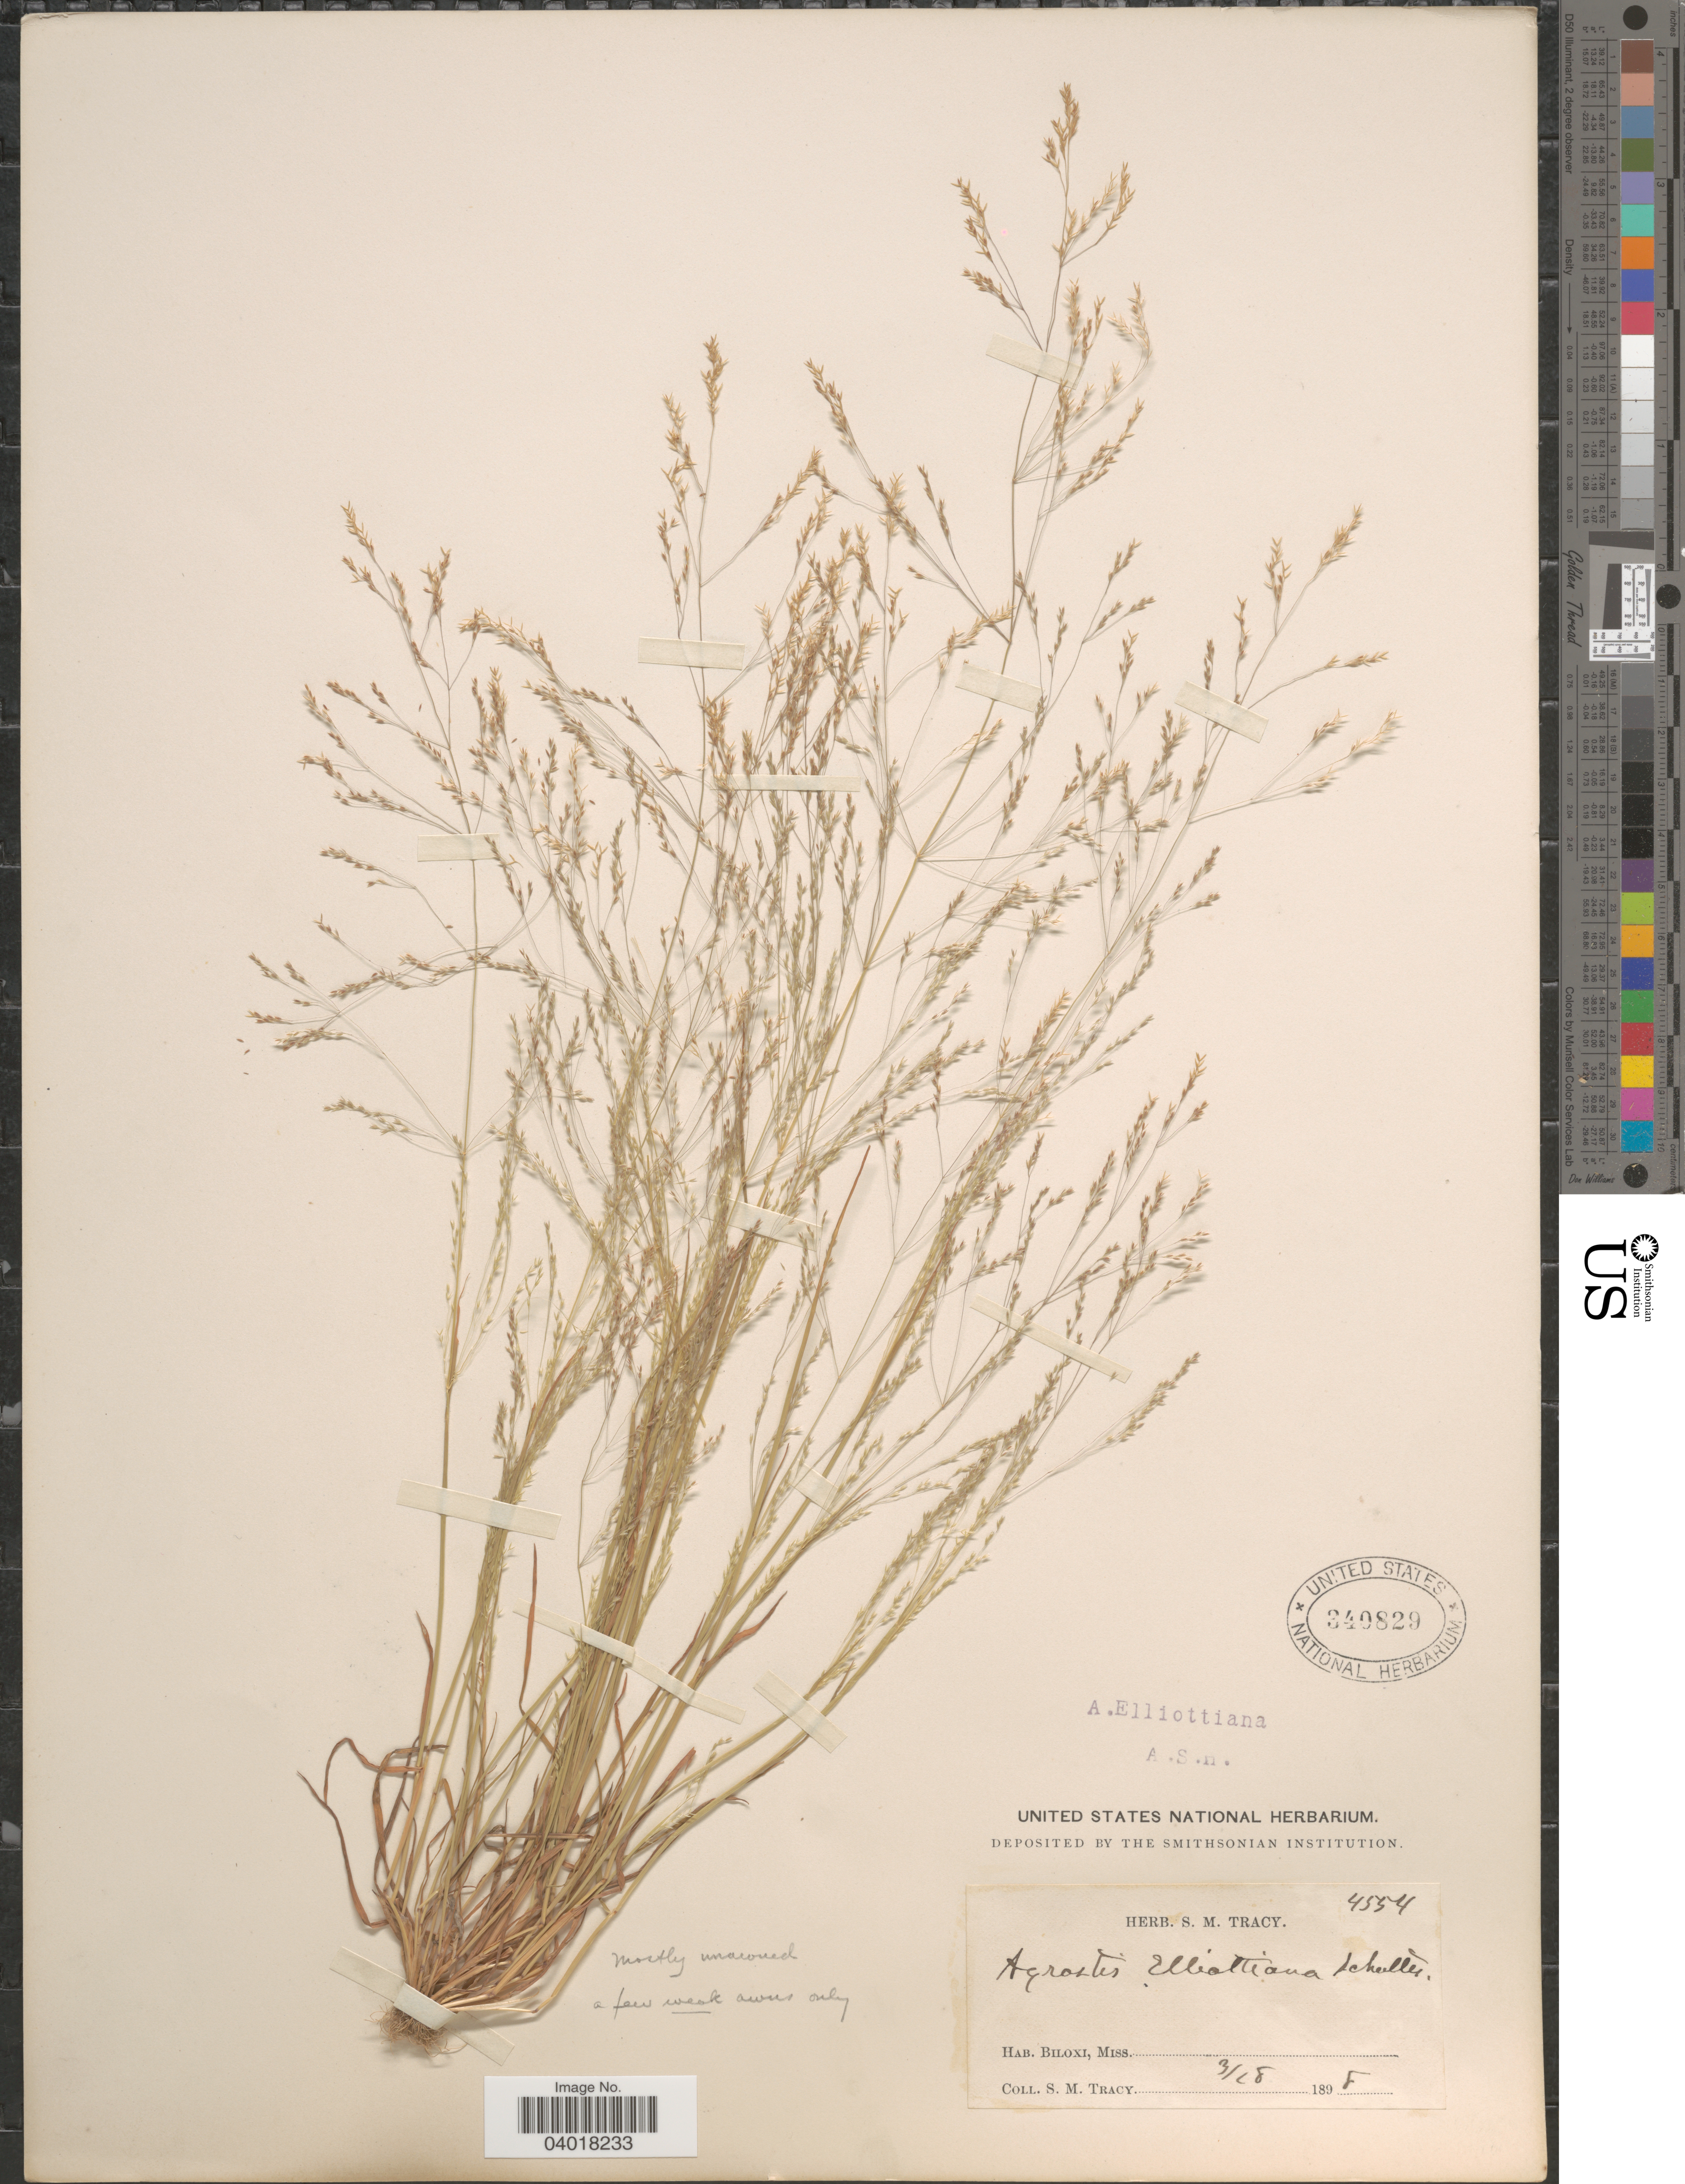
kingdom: Plantae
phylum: Tracheophyta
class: Liliopsida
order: Poales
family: Poaceae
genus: Agrostis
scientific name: Agrostis elliottiana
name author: Schult.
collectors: S. M. Tracy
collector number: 4554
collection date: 1898-03-28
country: United States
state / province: Mississippi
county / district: Harrison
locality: Biloxi.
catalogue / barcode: US 340829